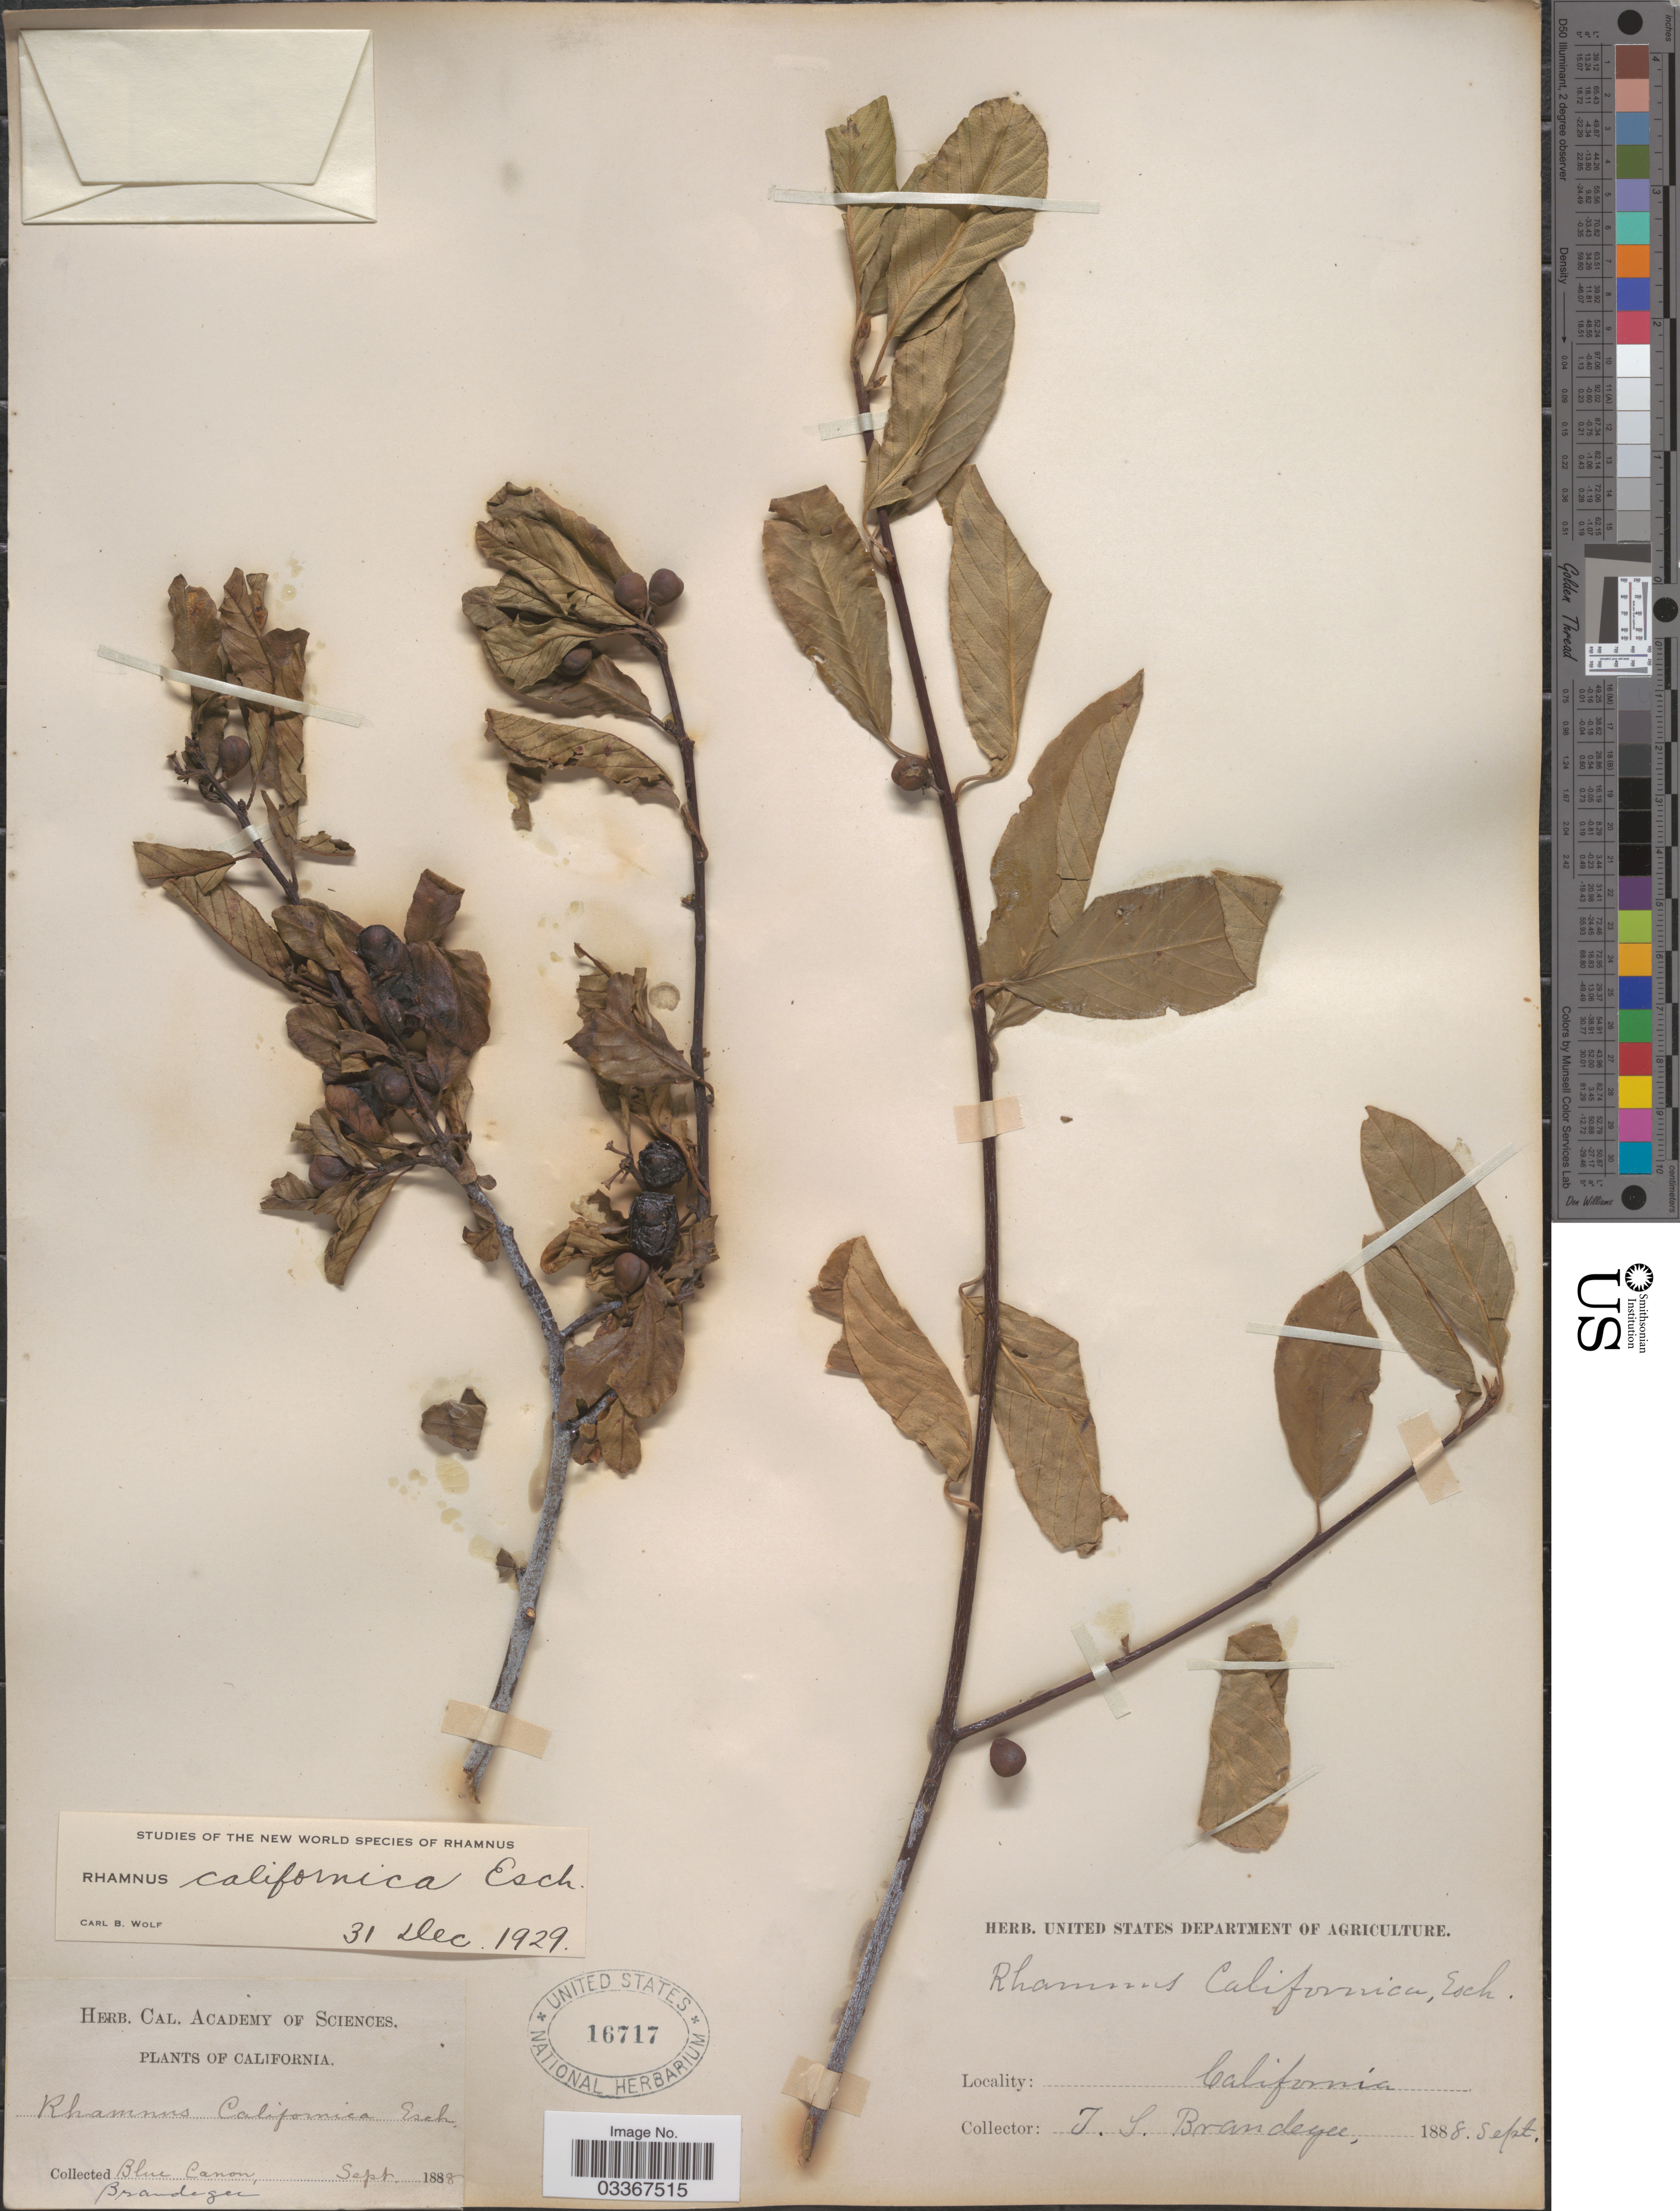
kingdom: Plantae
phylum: Tracheophyta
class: Magnoliopsida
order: Rosales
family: Rhamnaceae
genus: Frangula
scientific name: Frangula californica subsp. californica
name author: (Eschsch.) A. Gray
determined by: Strong, Mark T., (BOT), Smithsonian Institution - National Museum of Natural History (UNITED STATES)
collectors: T. S. Brandegee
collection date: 1888-09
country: United States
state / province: California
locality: Blue Canon.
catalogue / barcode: US 16717